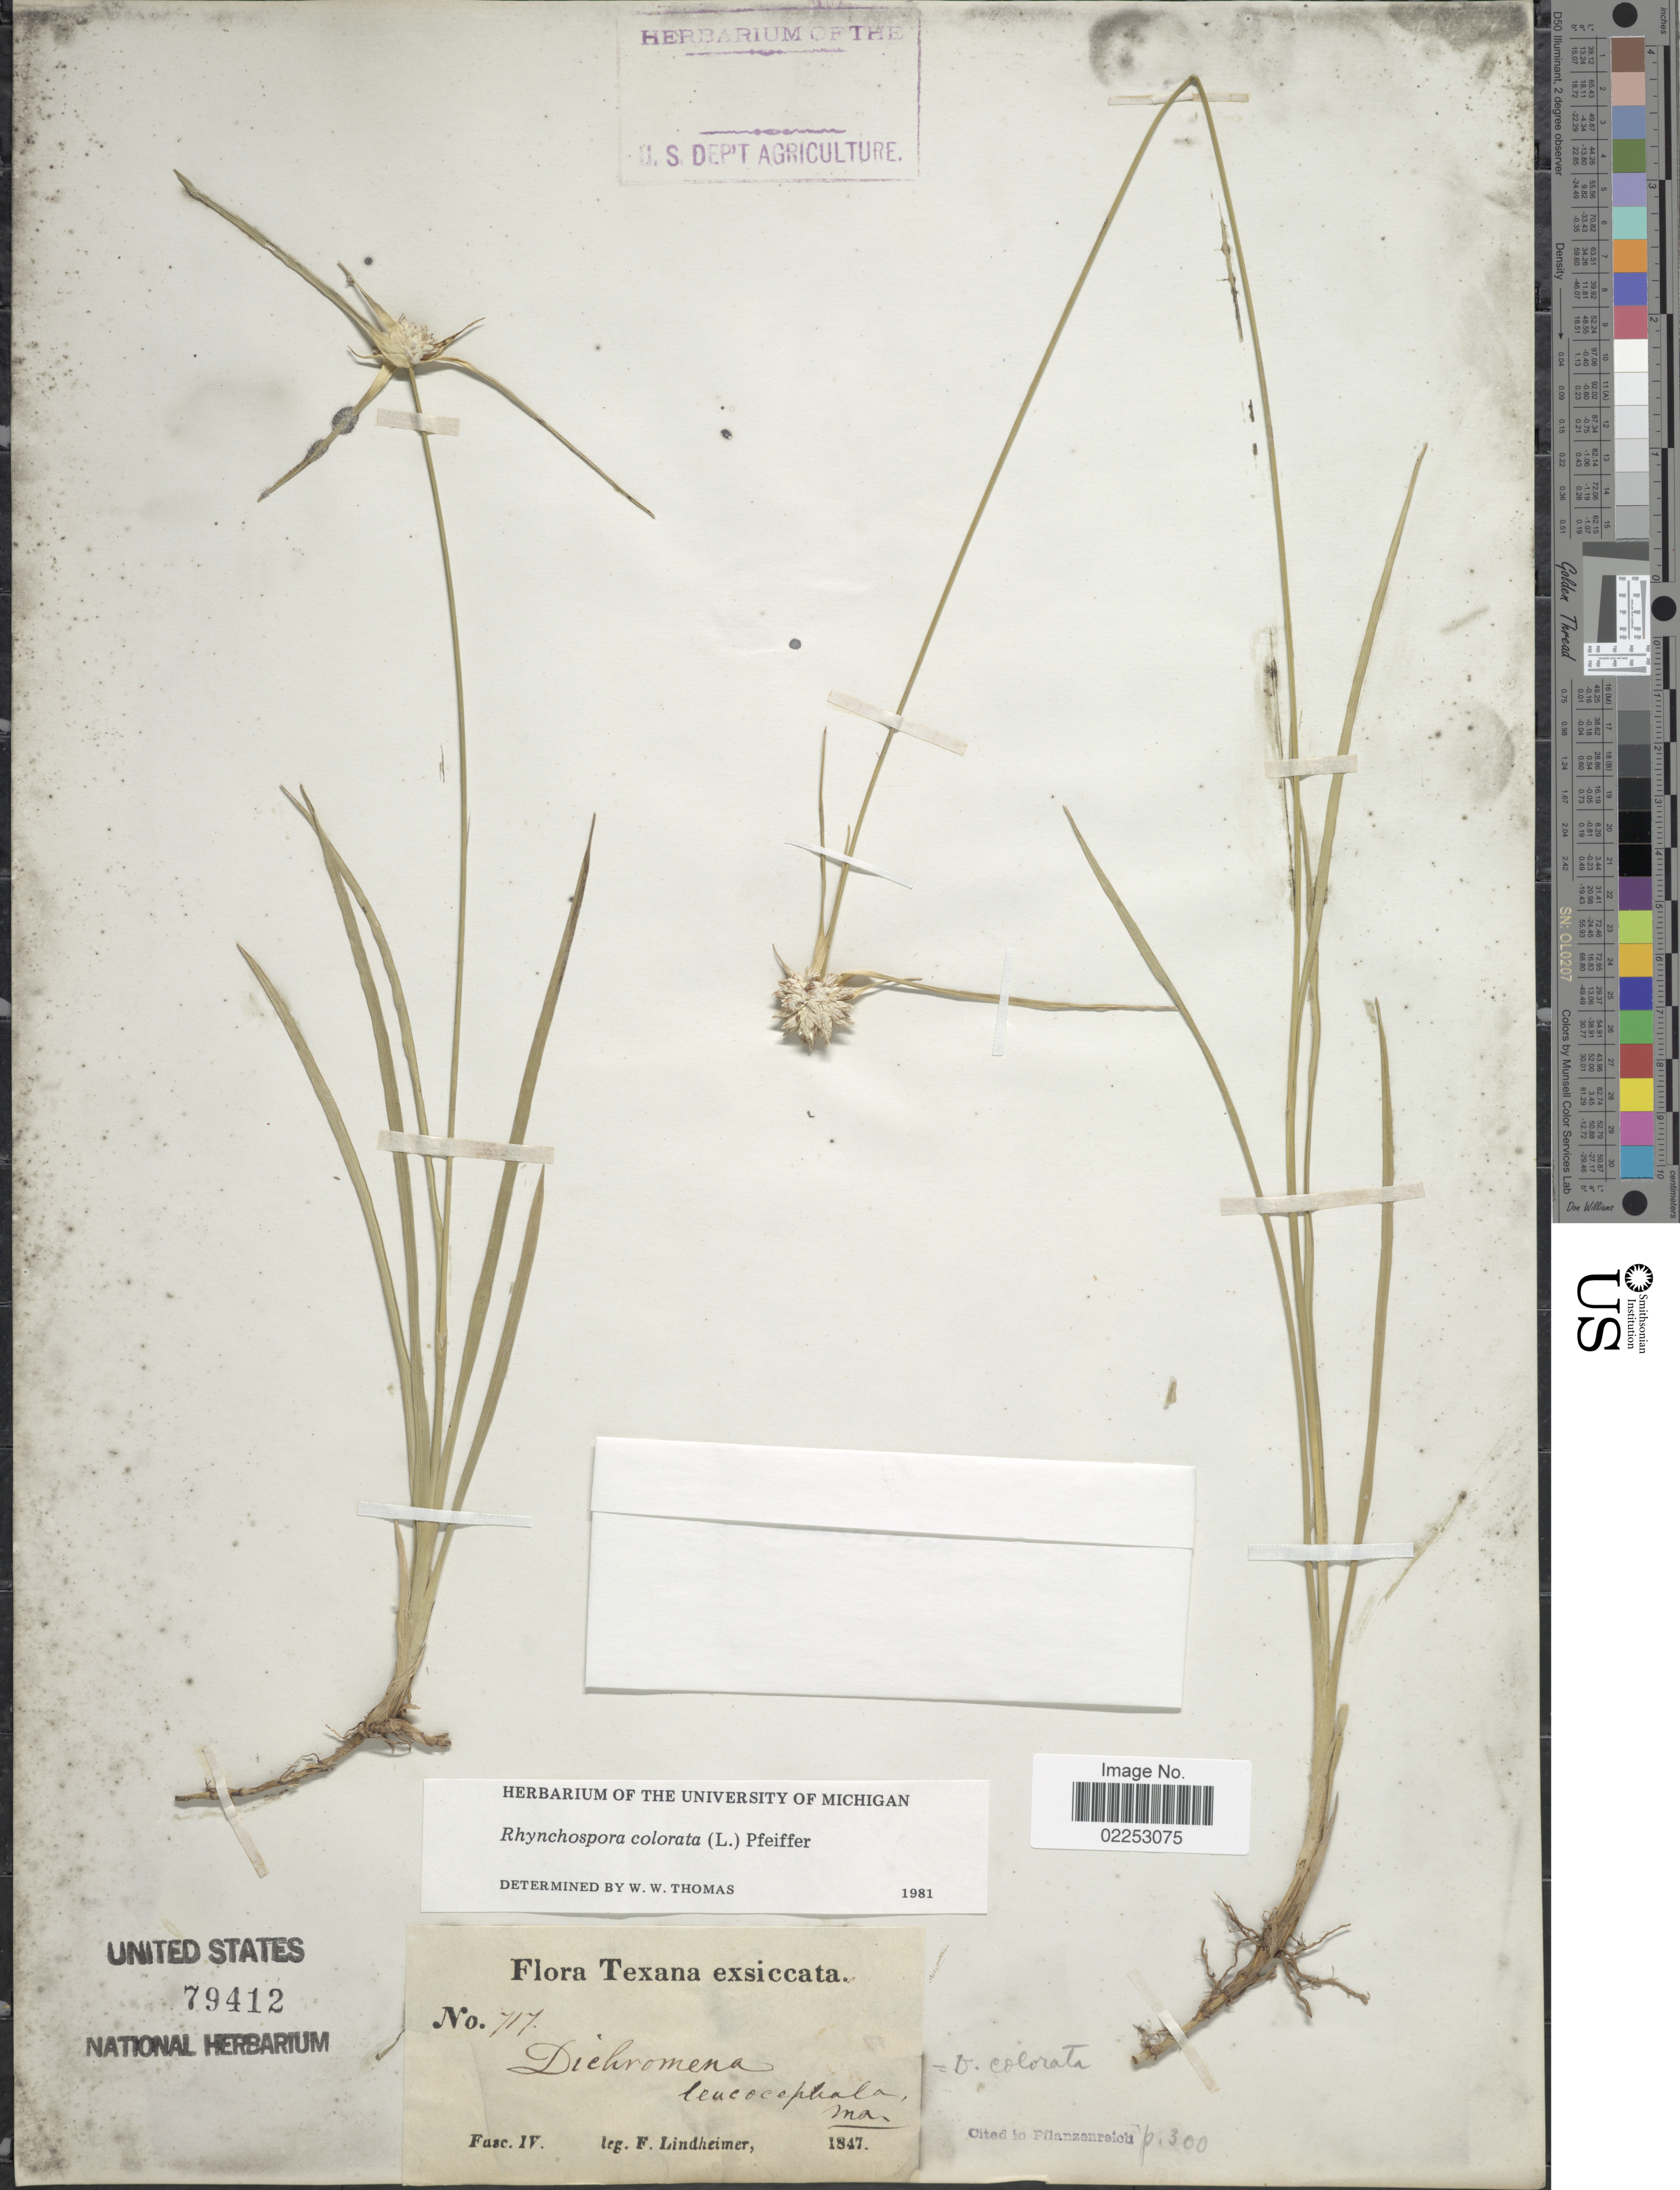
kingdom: Plantae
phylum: Tracheophyta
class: Liliopsida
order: Poales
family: Cyperaceae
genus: Rhynchospora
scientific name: Rhynchospora colorata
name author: (L.) H. Pfeiff.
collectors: F. Lindheimer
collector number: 717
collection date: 1847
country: United States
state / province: Texas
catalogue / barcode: US 79412